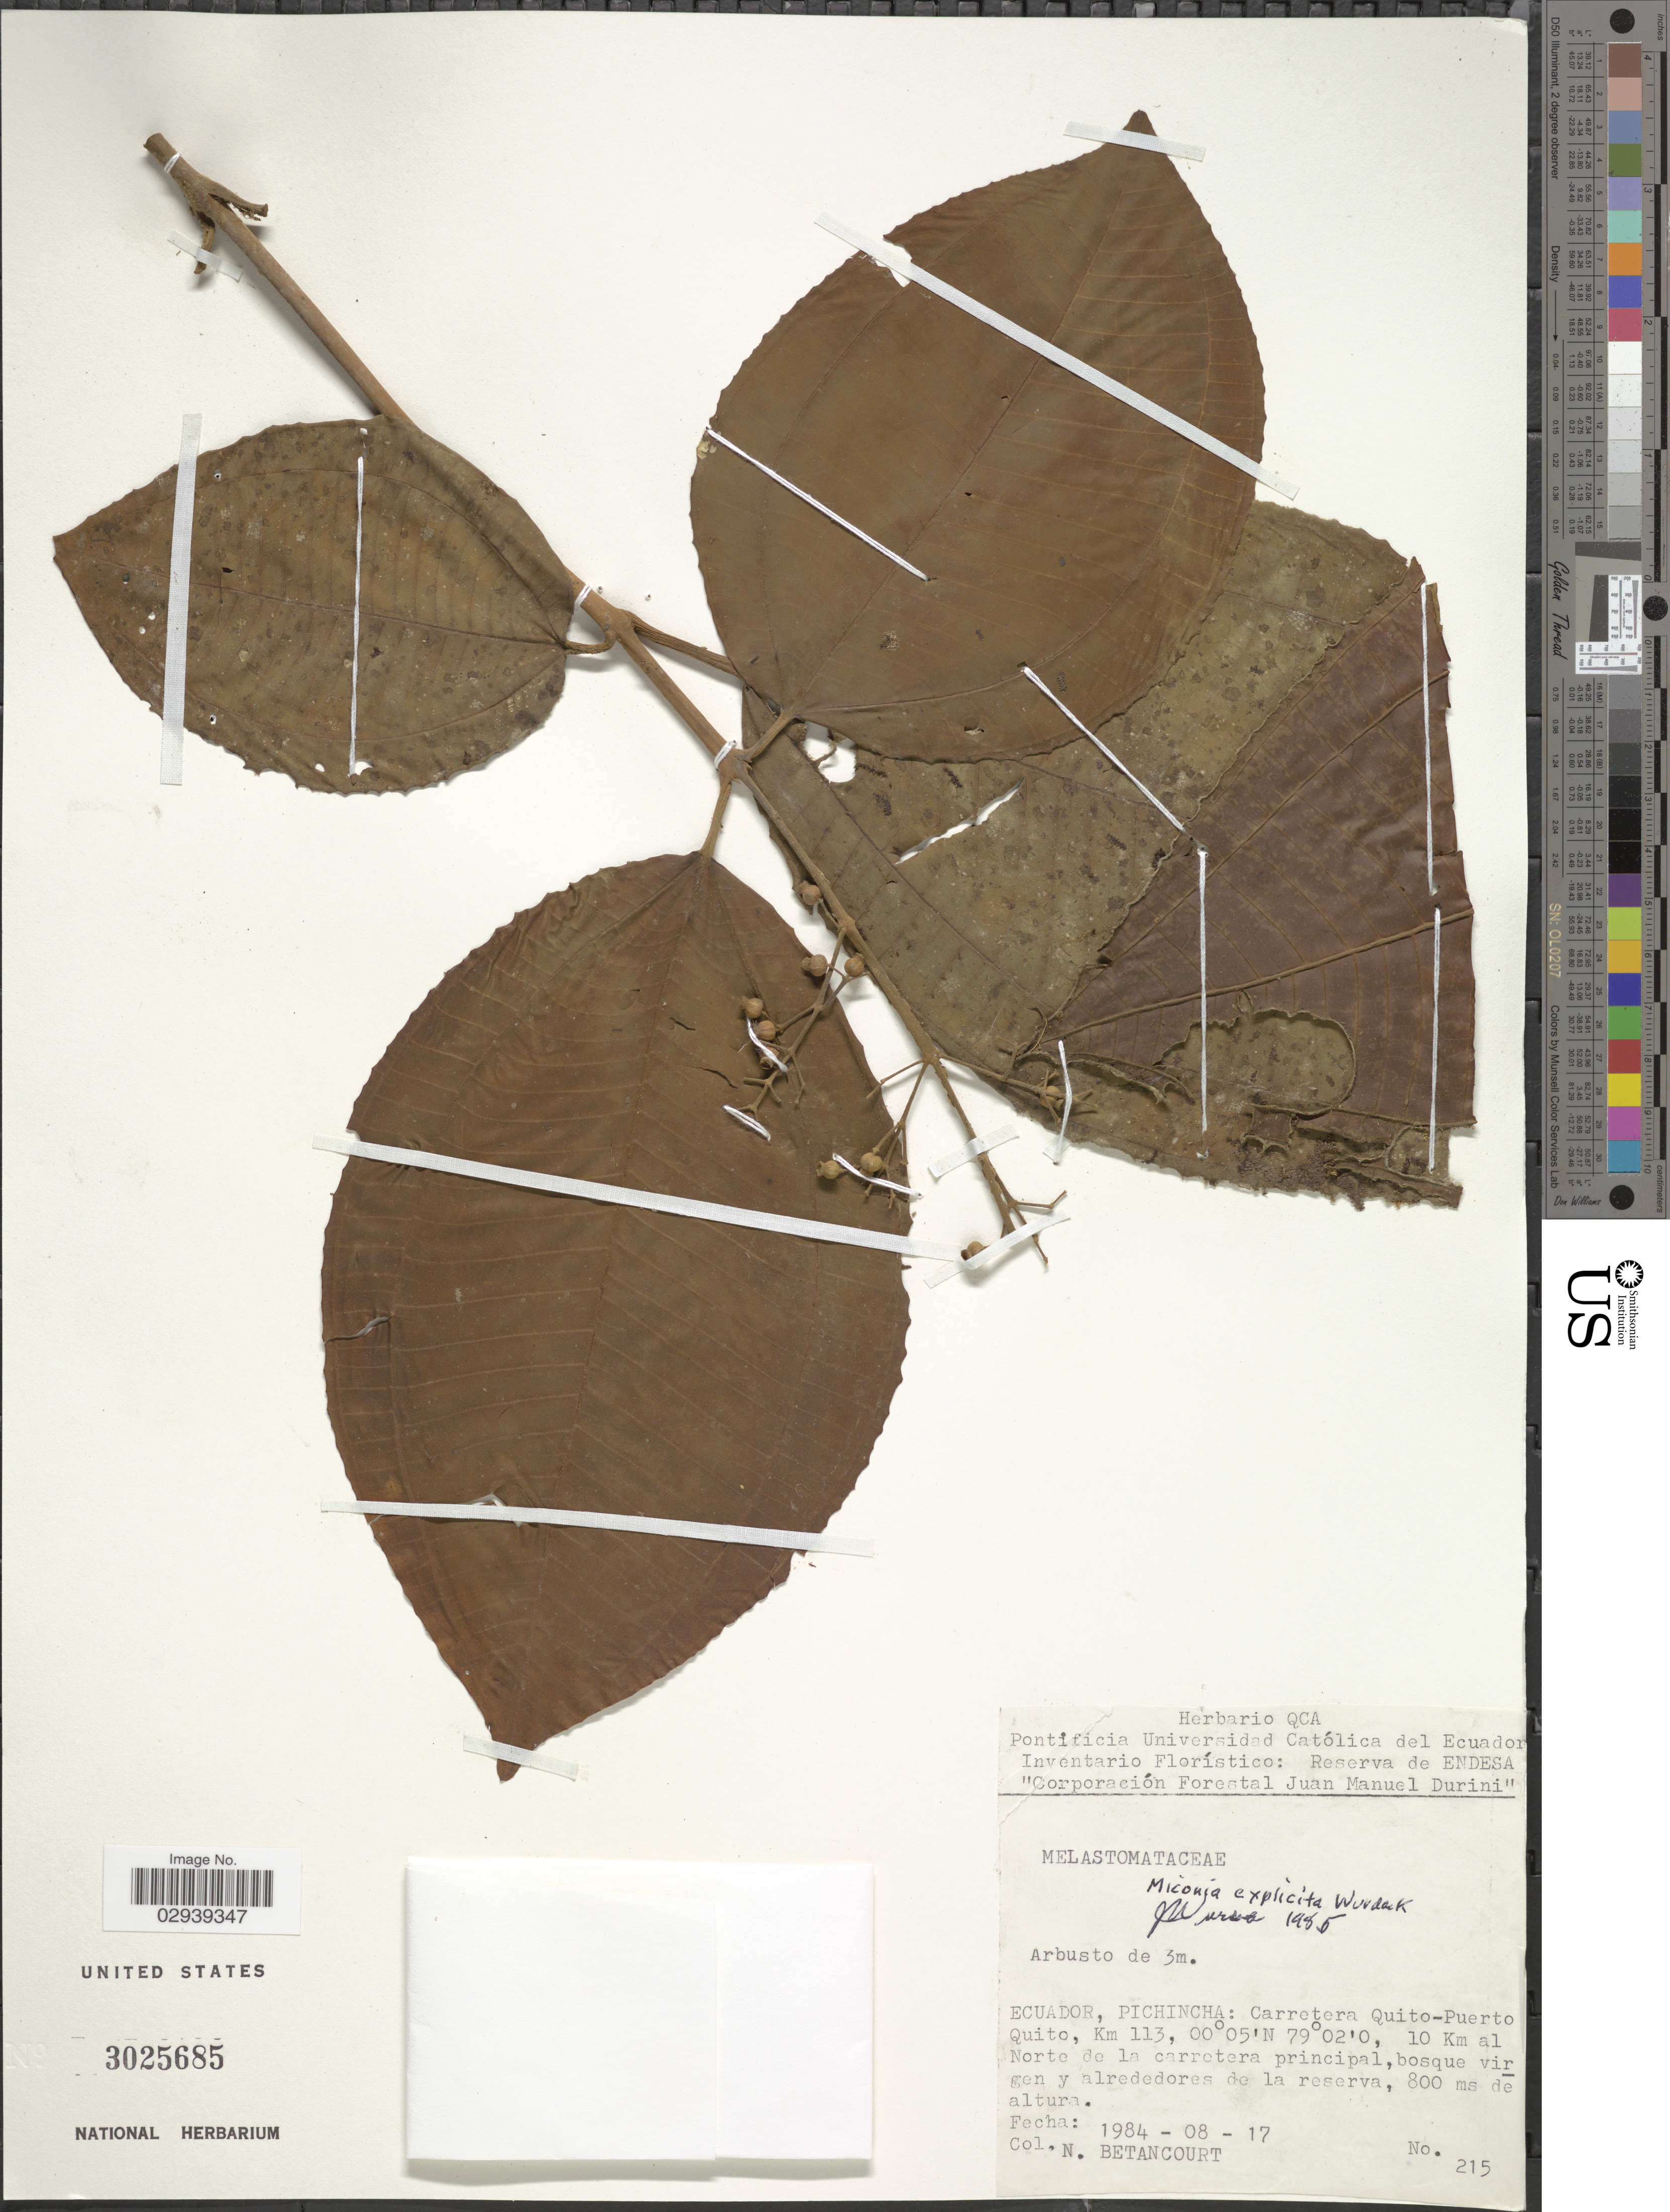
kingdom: Plantae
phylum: Tracheophyta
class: Magnoliopsida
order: Myrtales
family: Melastomataceae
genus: Miconia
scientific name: Miconia explicita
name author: Wurdack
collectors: N. Betancourt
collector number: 215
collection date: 1984-08-17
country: Ecuador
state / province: Pichincha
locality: Carretera Quito-Puerto Quito, Km 113.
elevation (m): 800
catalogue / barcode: US 3025685